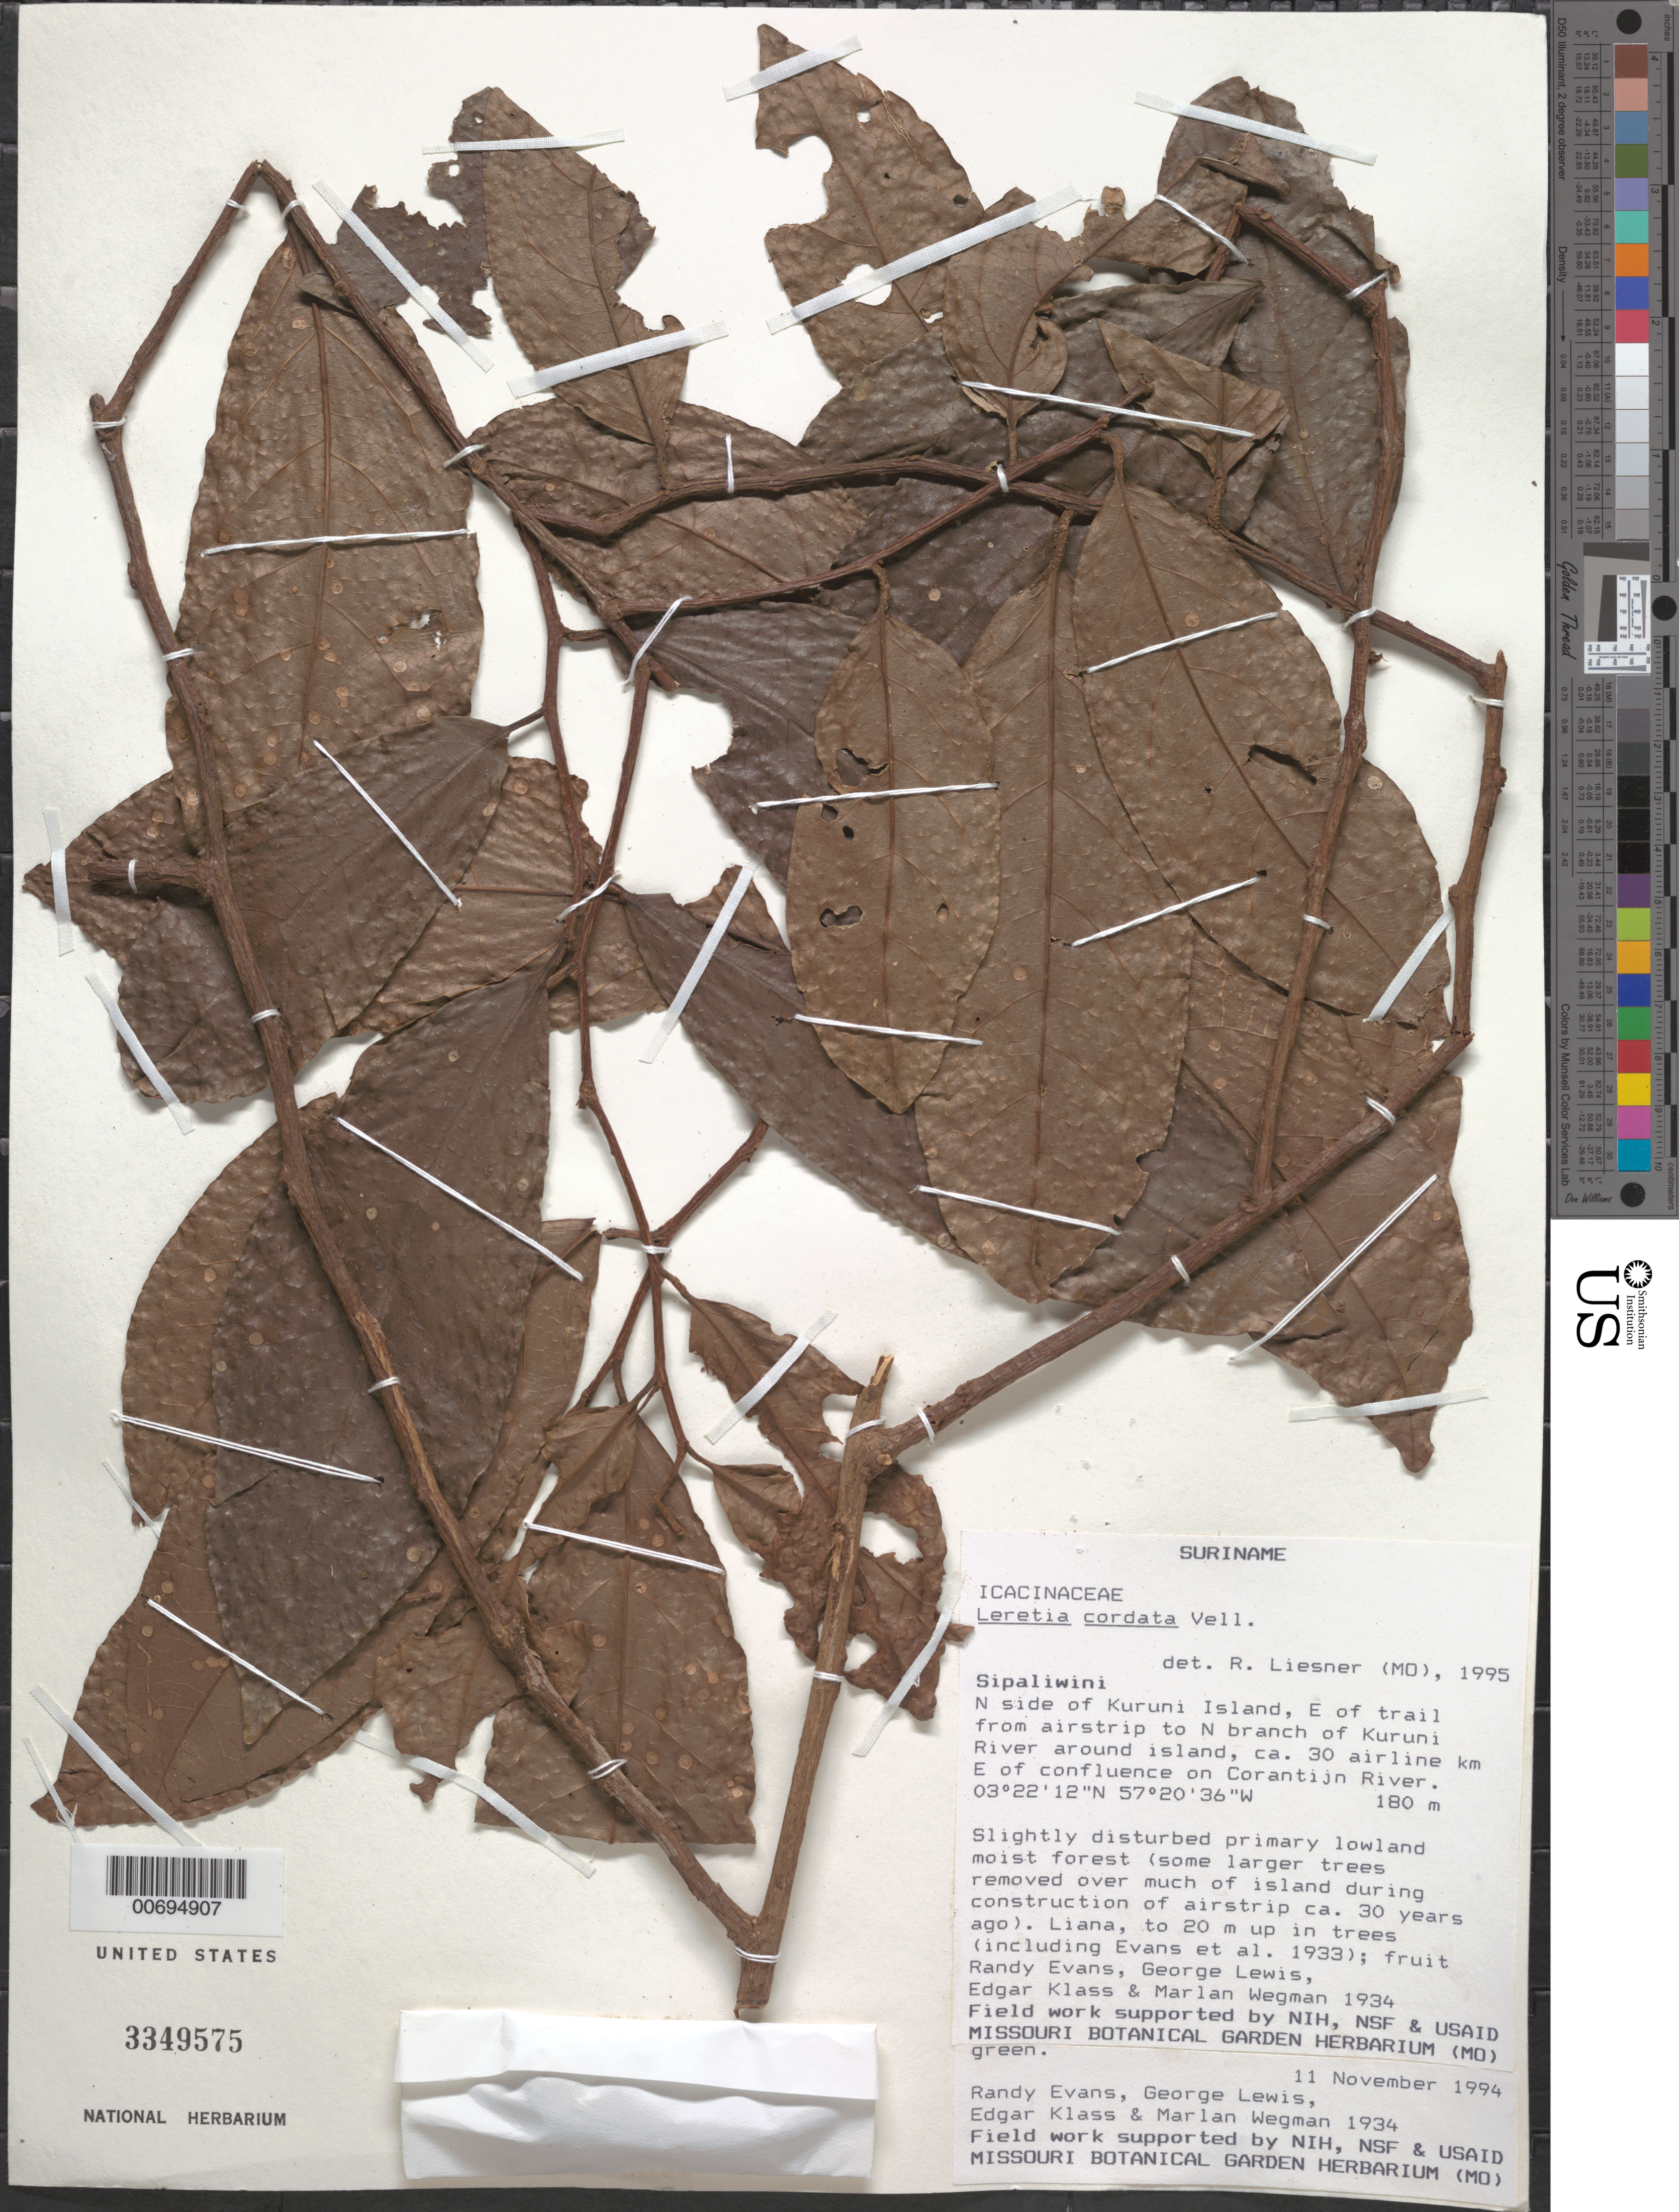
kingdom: Plantae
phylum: Tracheophyta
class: Magnoliopsida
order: Icacinales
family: Icacinaceae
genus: Leretia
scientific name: Leretia cordata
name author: Vell.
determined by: Liesner, R. L.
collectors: R. Evans, G. Lewis, E. Klass & M. Wegman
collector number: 1934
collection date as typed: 11-Nov-94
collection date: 1994-11-11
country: Suriname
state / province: Sipaliwini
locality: Kuruni Island, N side, E of trail from airstrip to N branch of Kuruni R., ca 30 airline km E of confluence on Corantijn R.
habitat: Slightly disturbed primary lowland moist forest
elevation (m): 180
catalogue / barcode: US 3349575